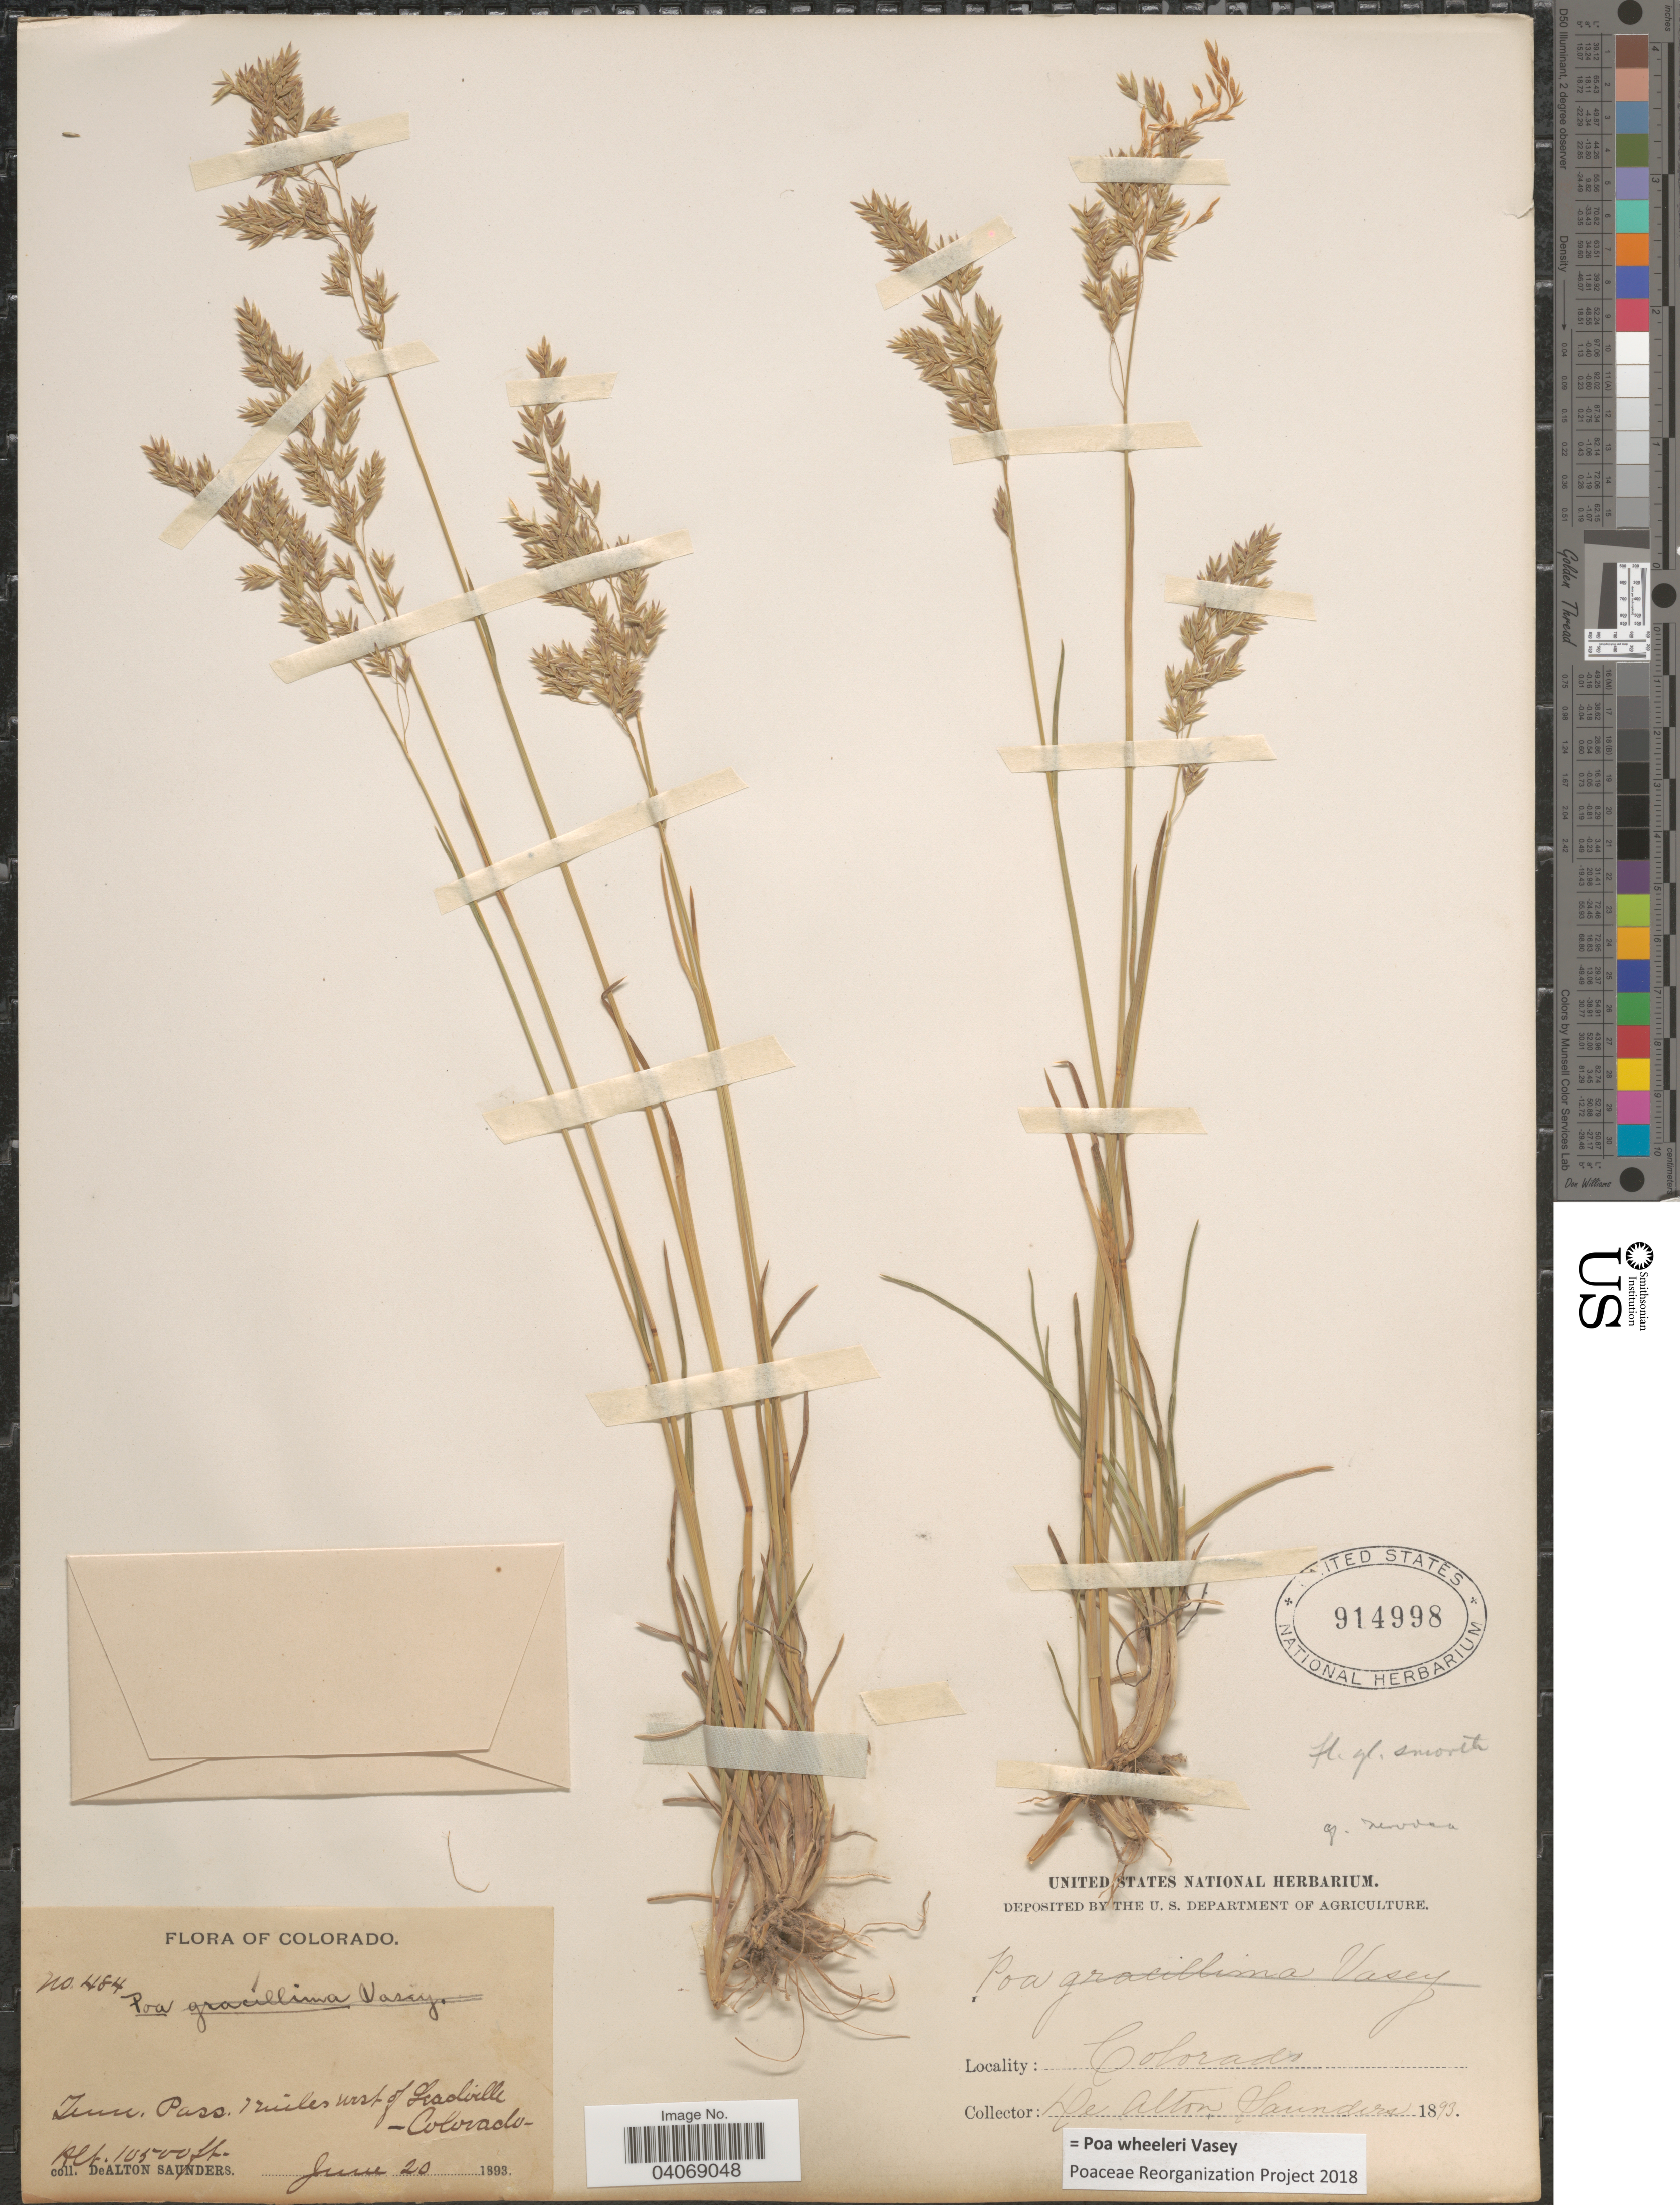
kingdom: Plantae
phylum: Tracheophyta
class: Liliopsida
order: Poales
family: Poaceae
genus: Poa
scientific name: Poa wheeleri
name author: Vasey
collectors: D. A. Saunders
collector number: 484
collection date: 1893-06-20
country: United States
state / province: Colorado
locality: Tenn. Pass. 7 miles west of Leadville.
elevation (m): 3200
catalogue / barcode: US 914998